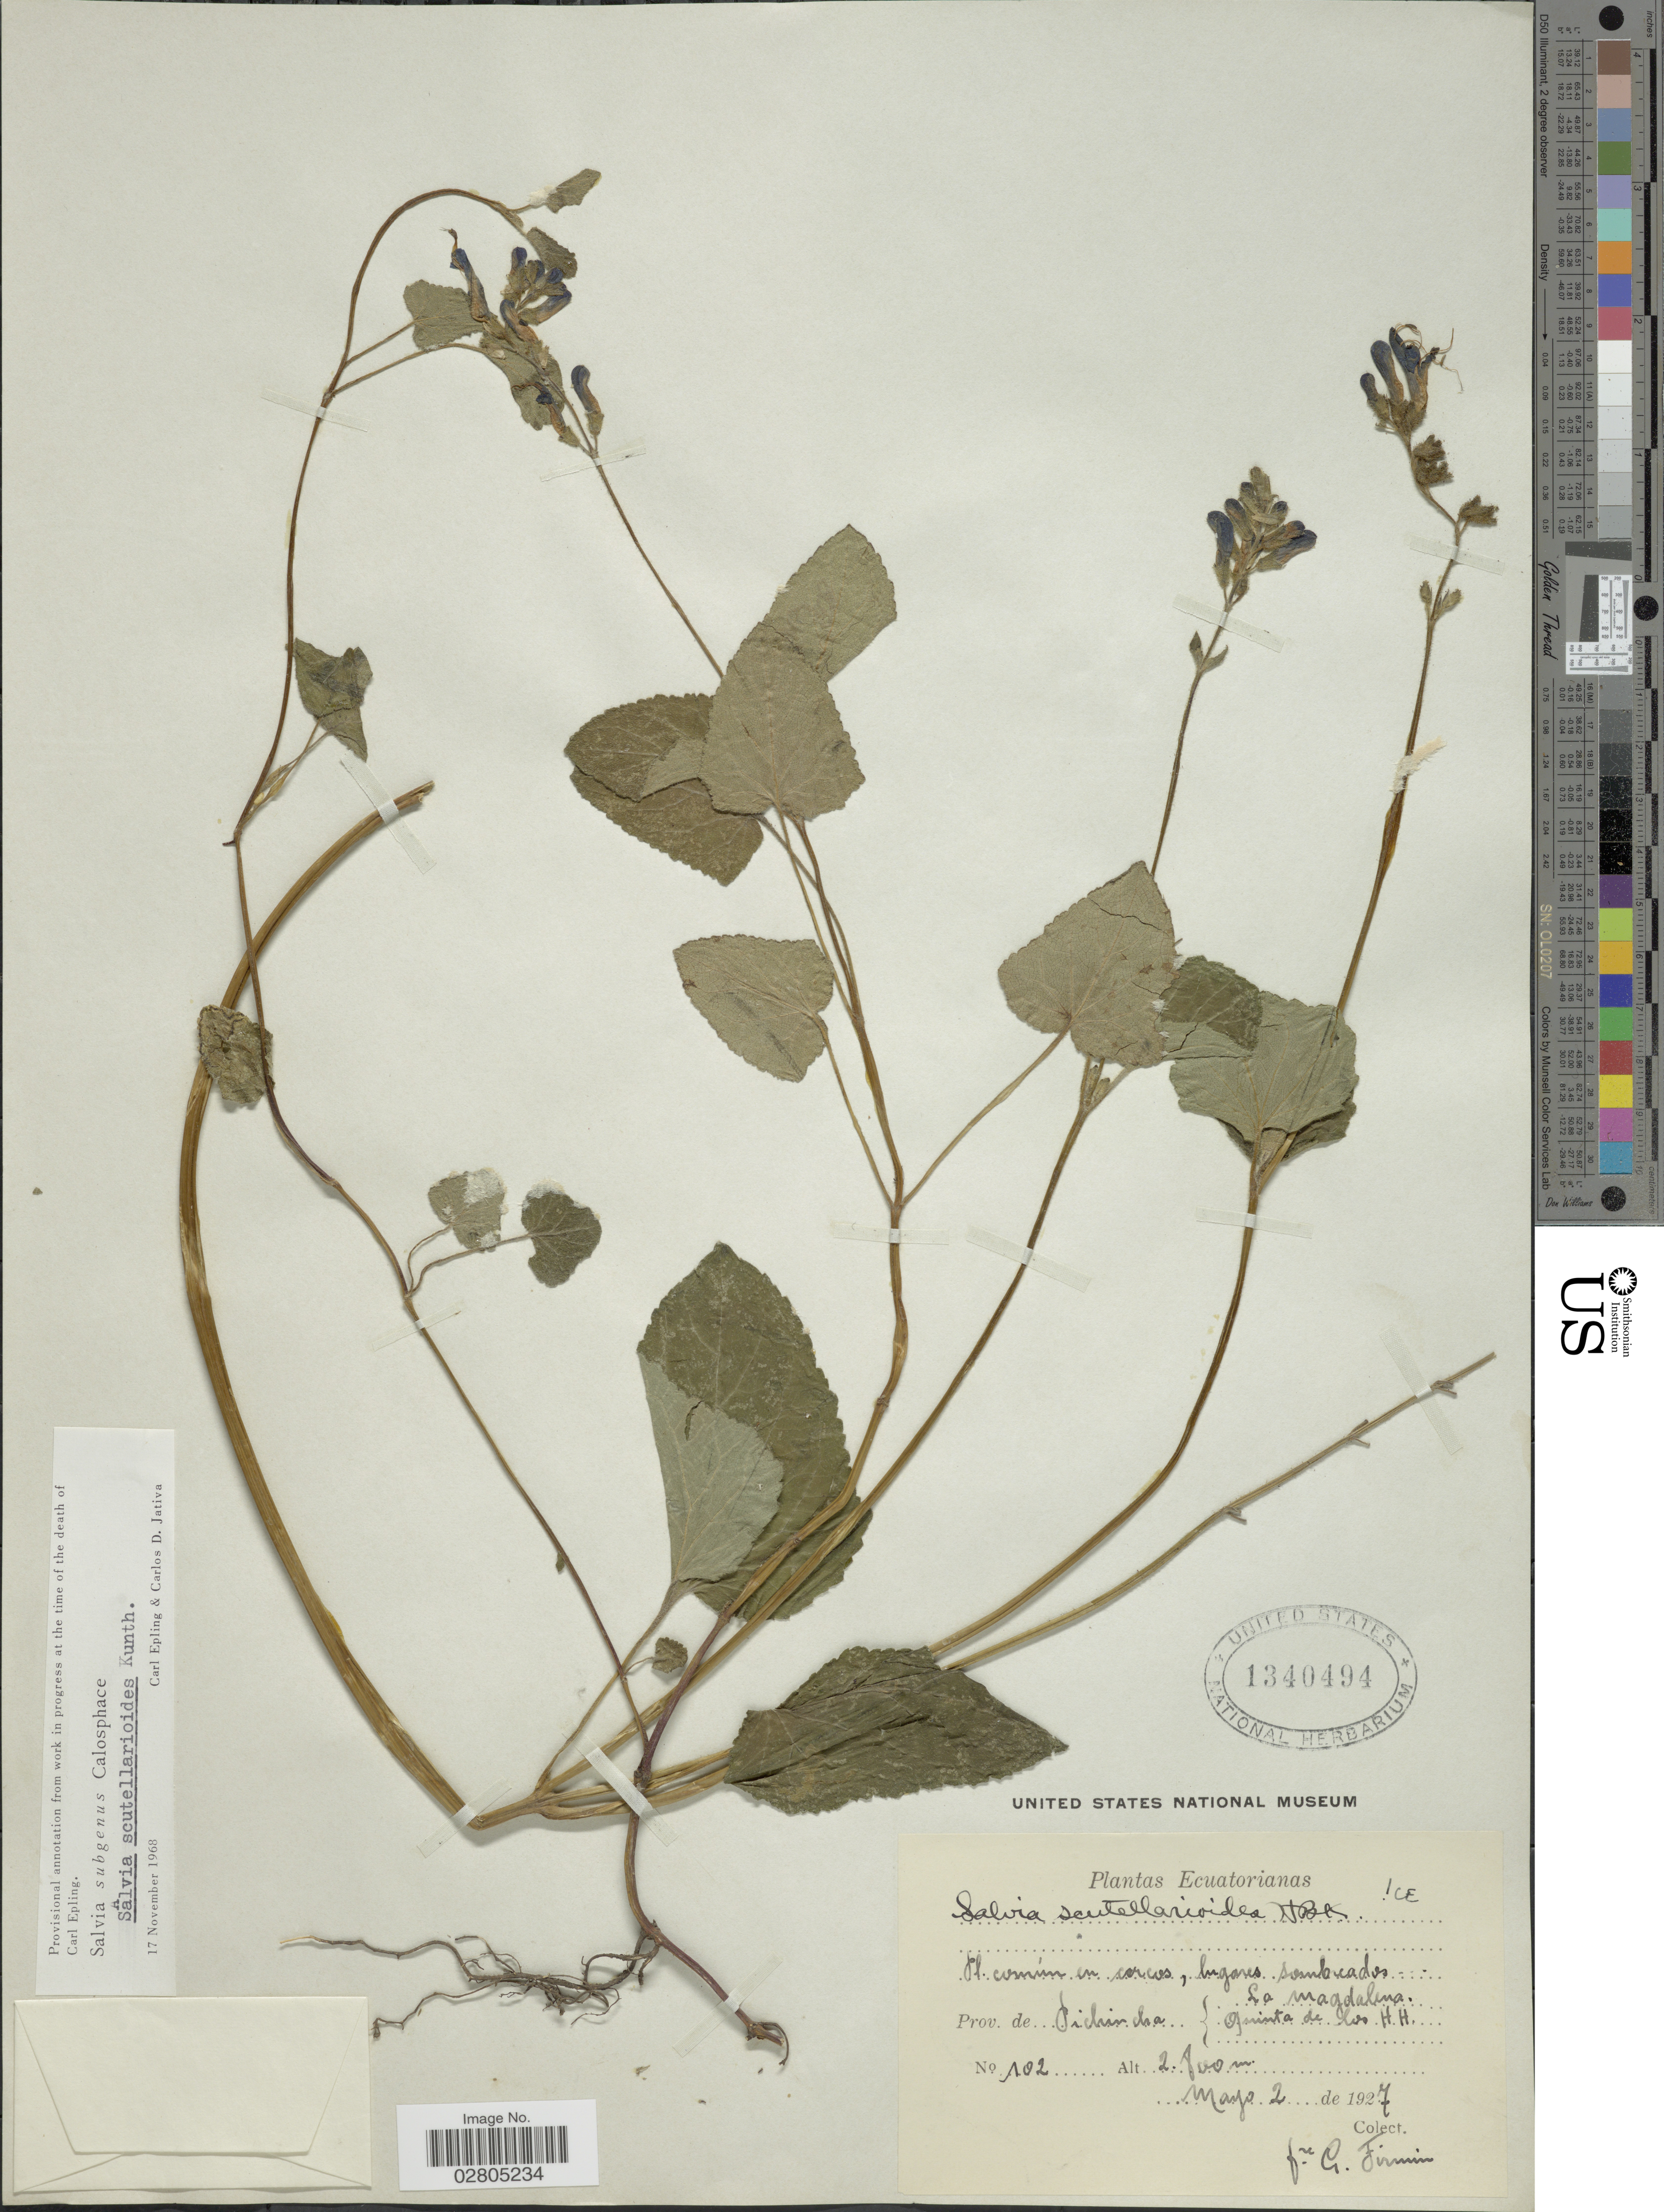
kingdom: Plantae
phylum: Tracheophyta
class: Magnoliopsida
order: Lamiales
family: Lamiaceae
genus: Salvia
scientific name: Salvia scutellarioides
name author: Kunth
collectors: F. Firmin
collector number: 102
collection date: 1927-05-02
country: Ecuador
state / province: Pichincha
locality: La Magdalena, Quinta de los H. H.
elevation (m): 2800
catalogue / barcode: US 1340494